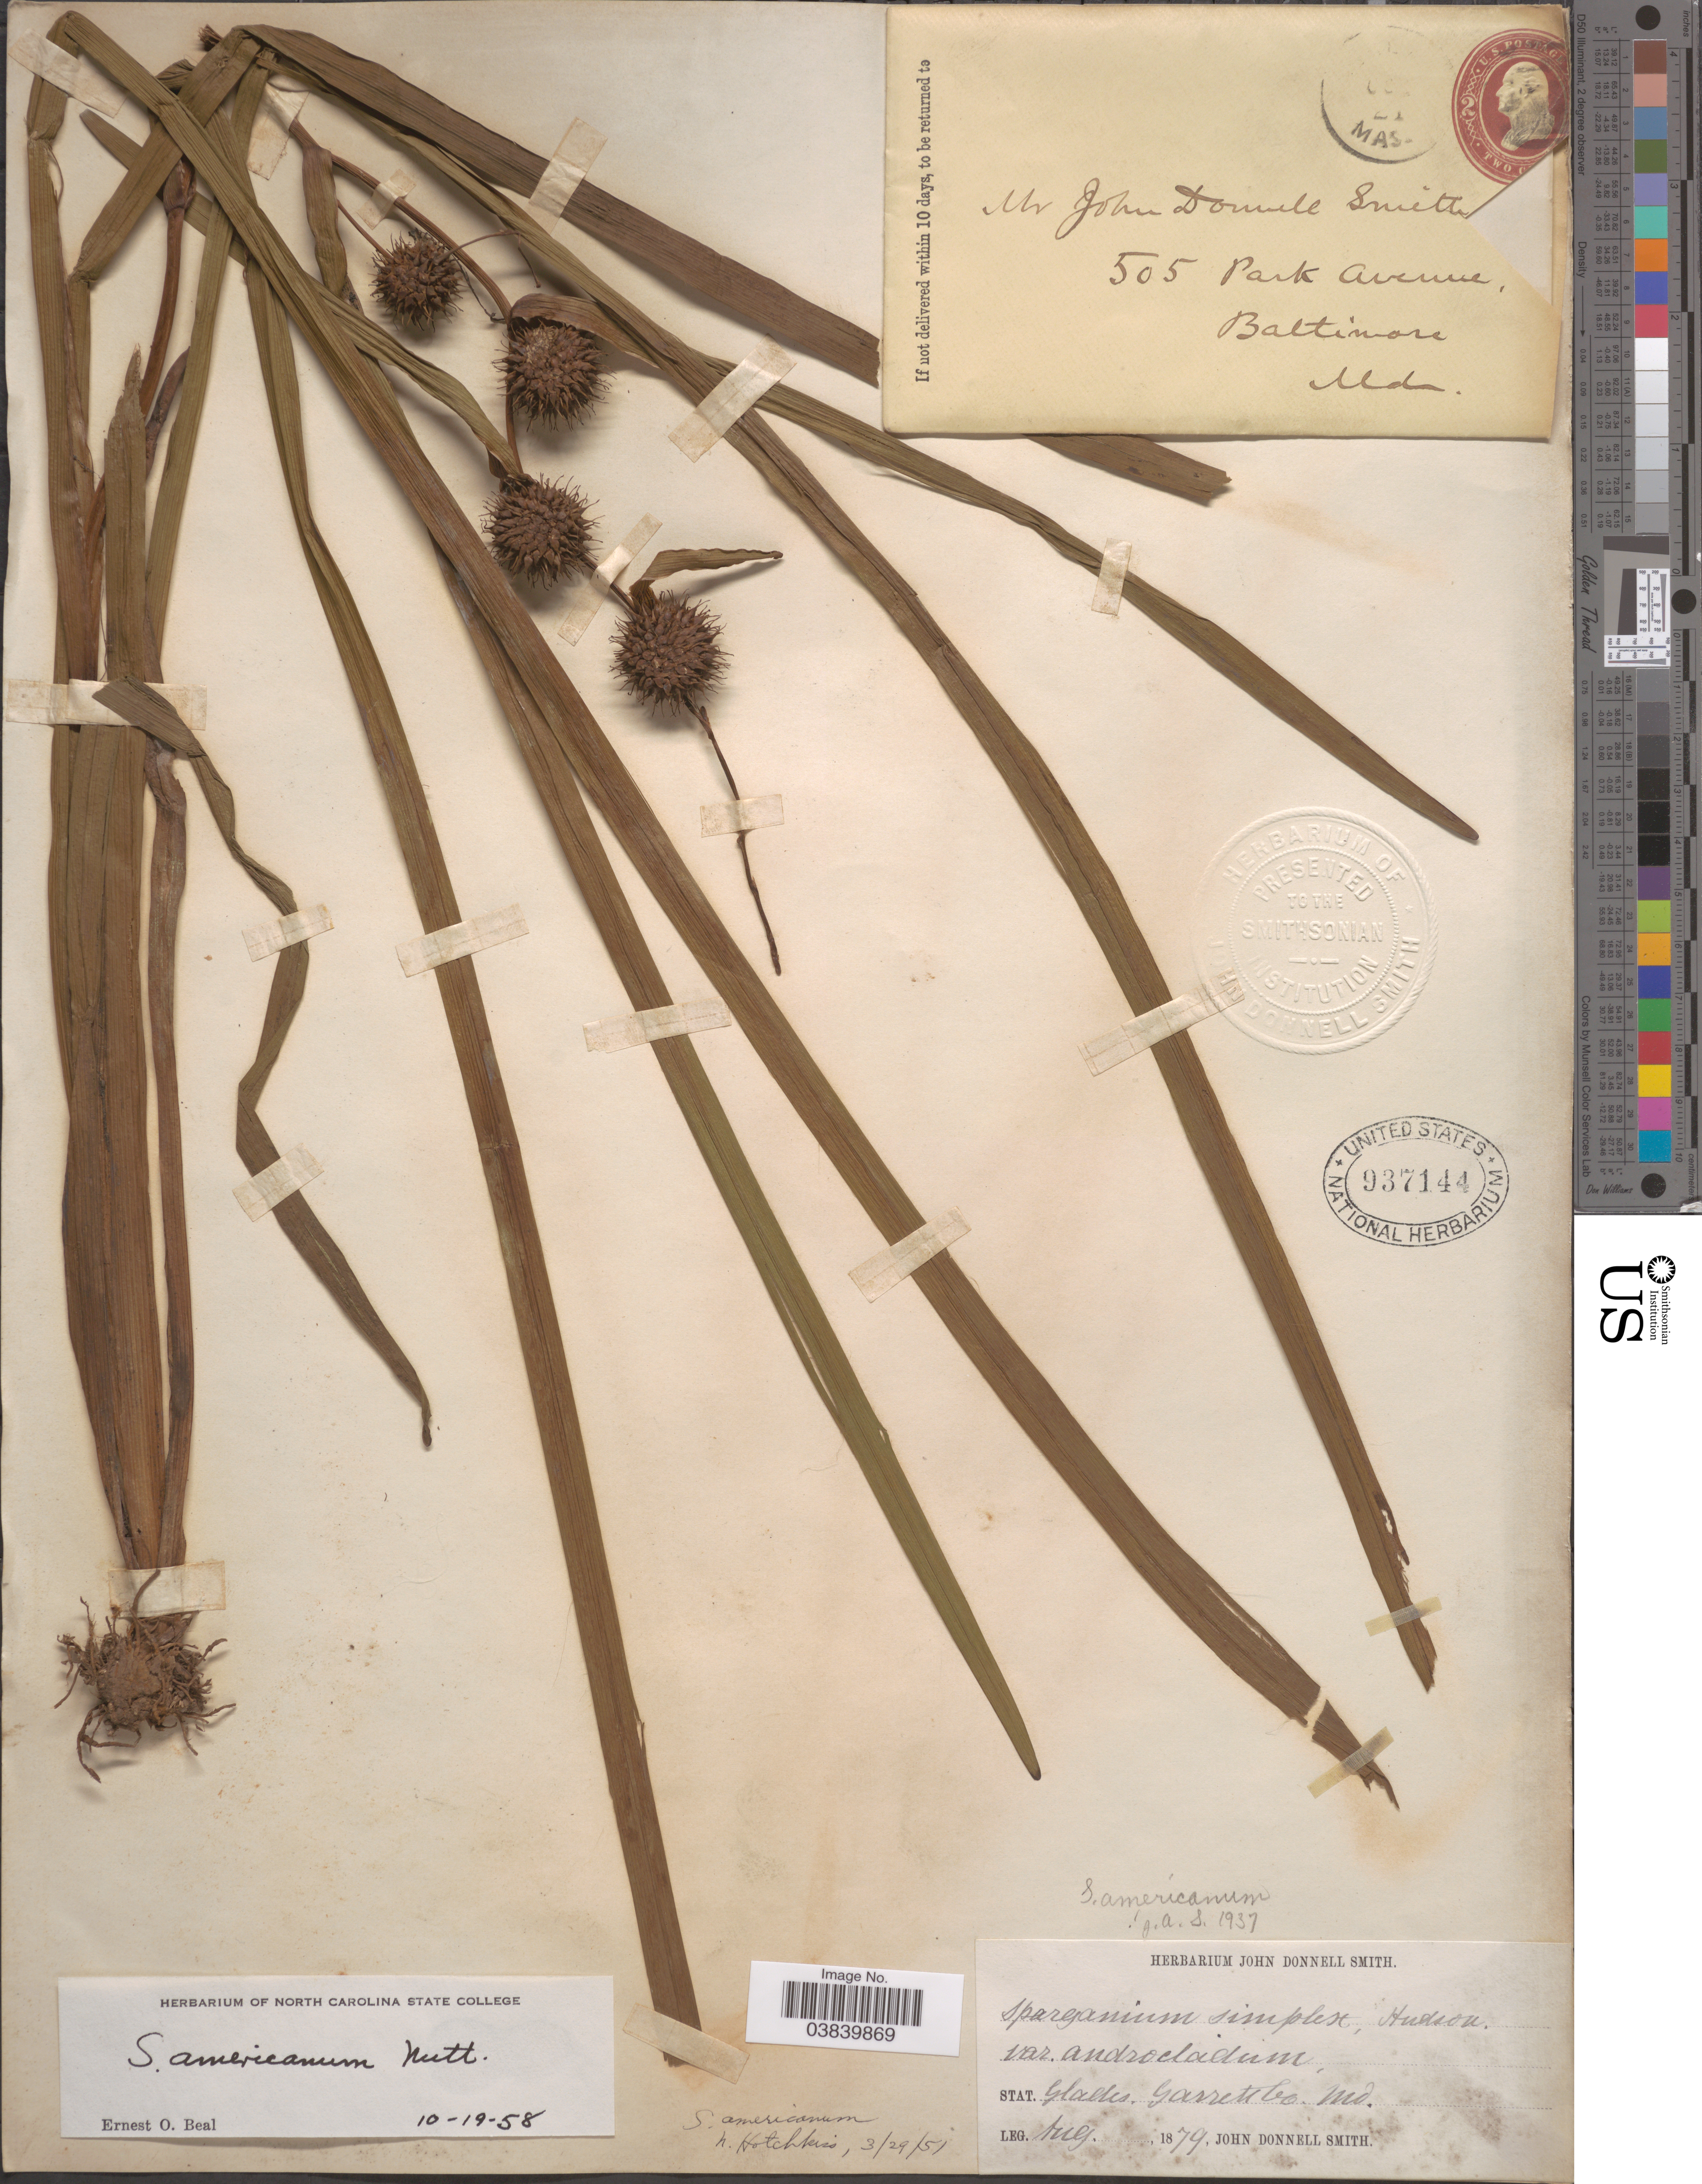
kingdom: Plantae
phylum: Tracheophyta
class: Liliopsida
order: Poales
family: Typhaceae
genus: Sparganium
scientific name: Sparganium americanum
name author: Nutt.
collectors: J. Donnell Smith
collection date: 1879-08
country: United States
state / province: Maryland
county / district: Garrett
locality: Stat. Glades, Garrett Co.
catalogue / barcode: US 937144